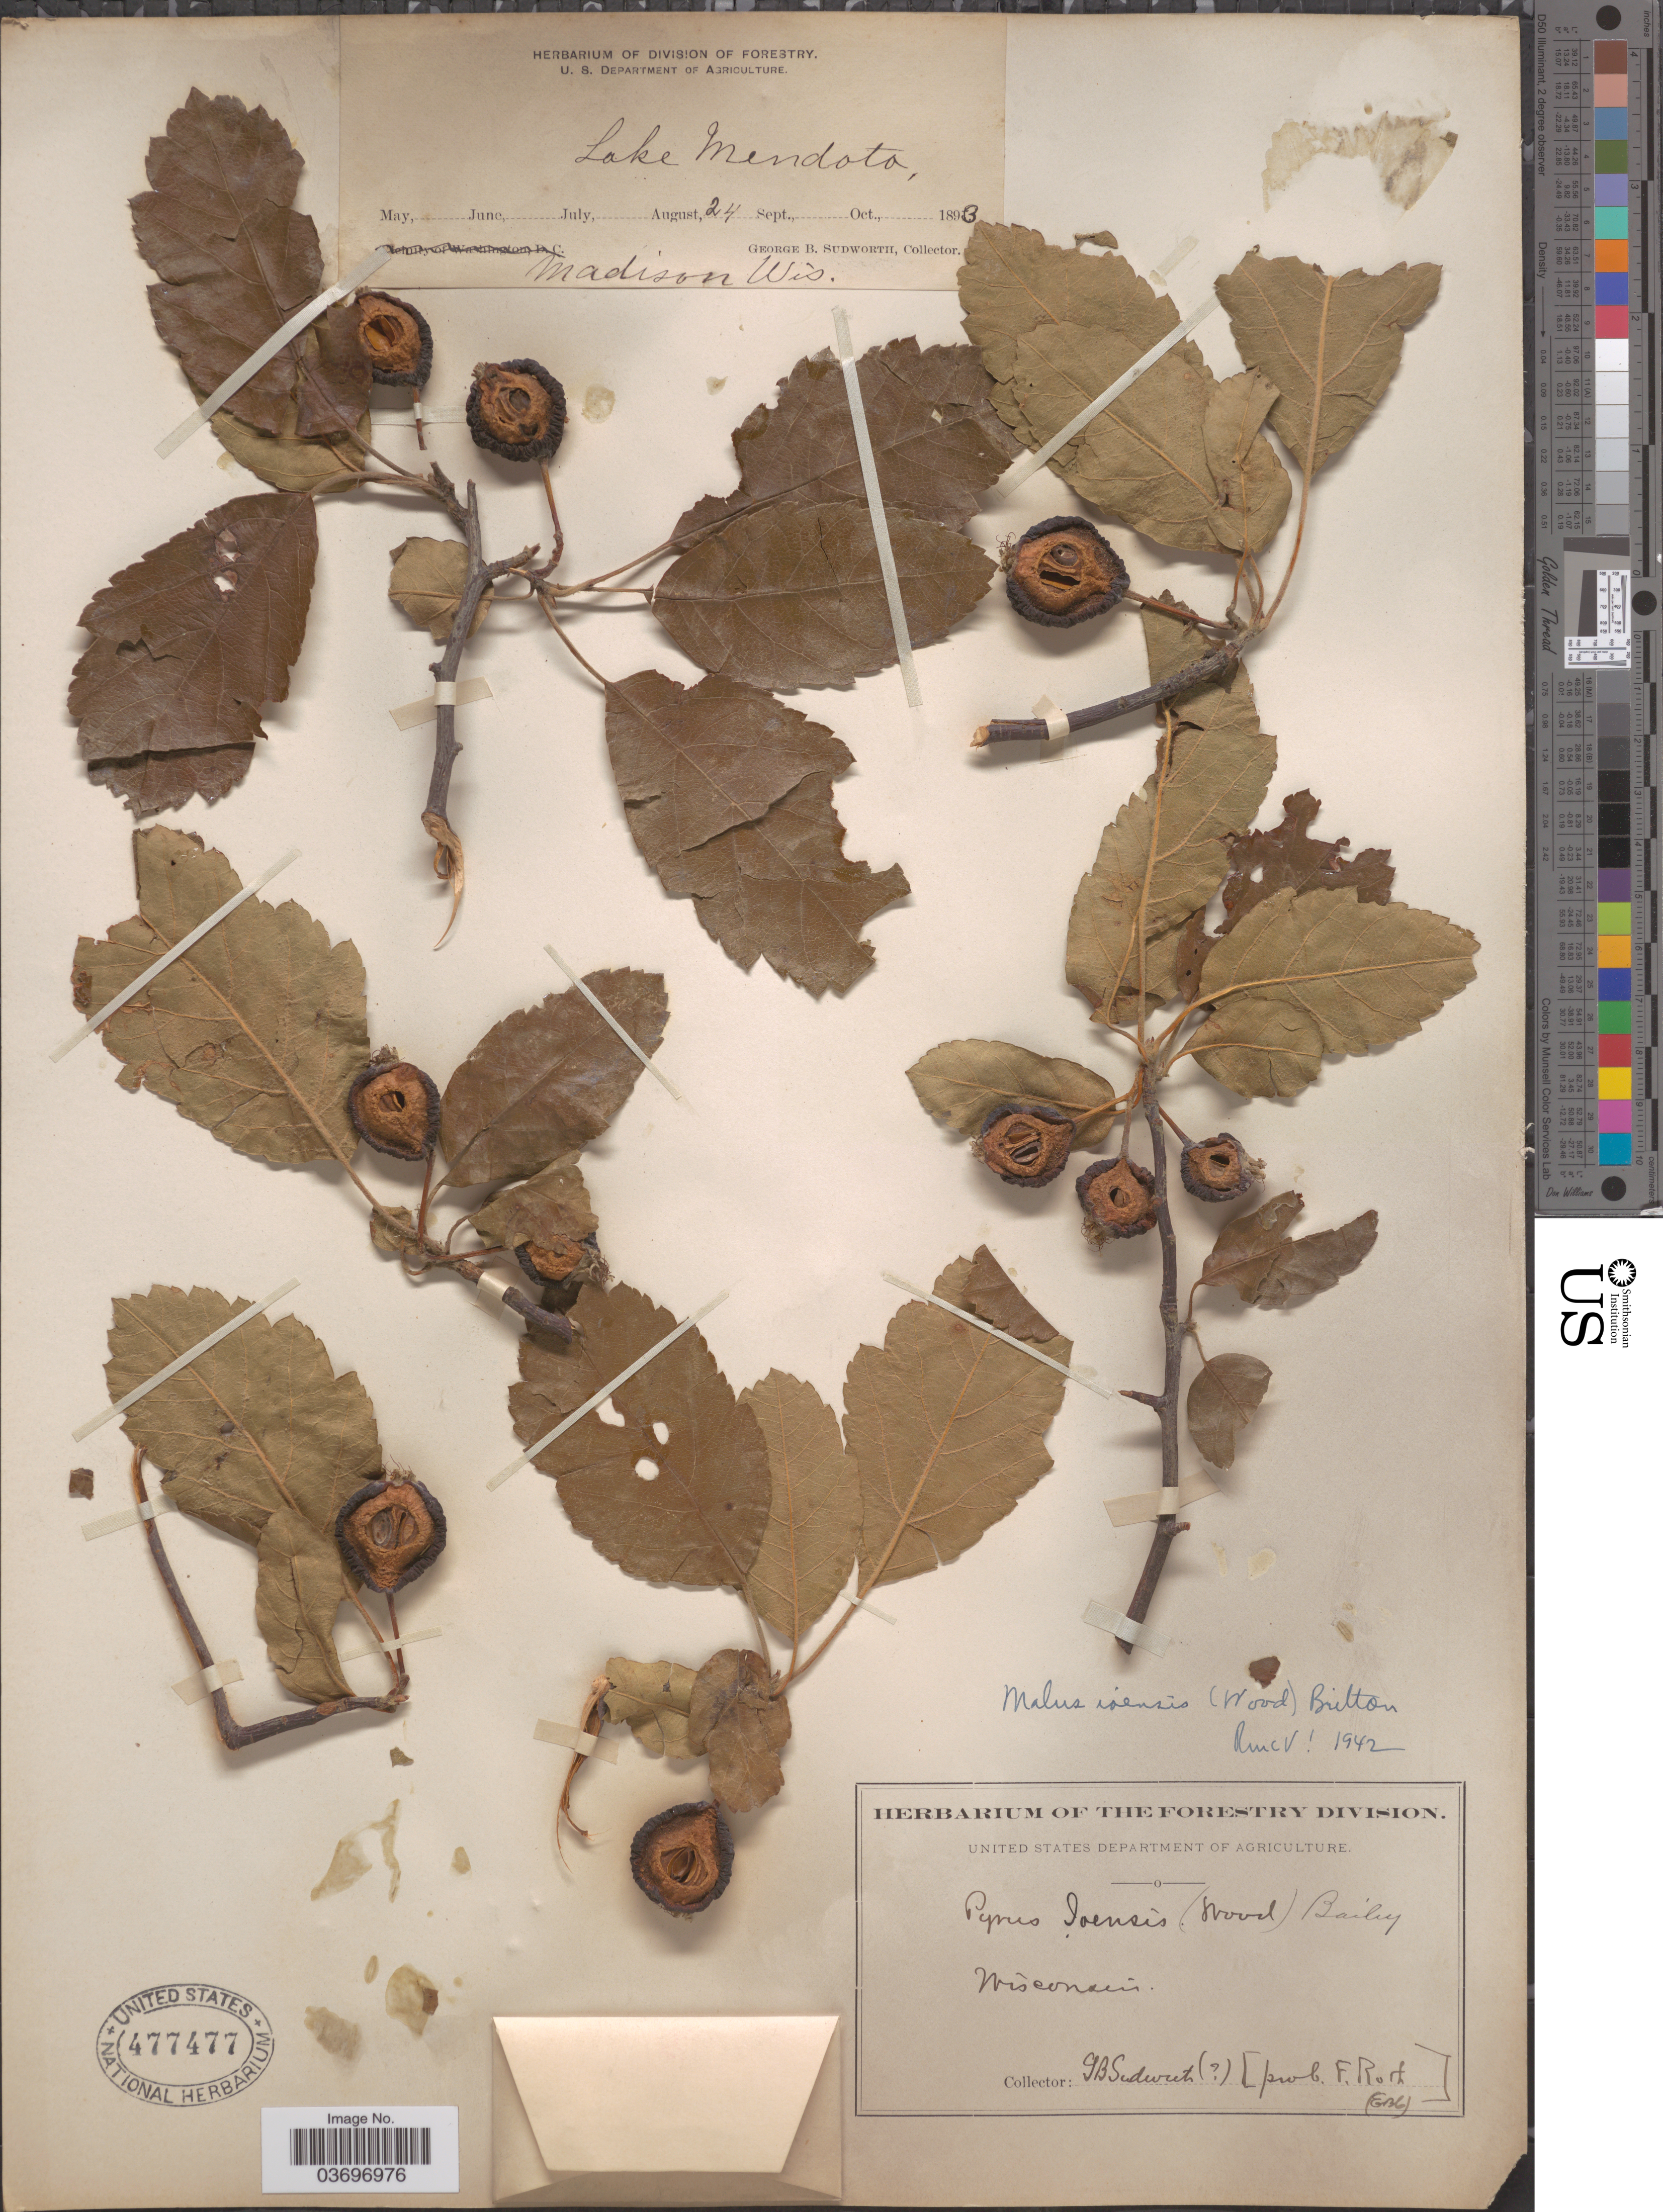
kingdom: Plantae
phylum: Tracheophyta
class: Magnoliopsida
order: Rosales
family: Rosaceae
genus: Malus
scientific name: Malus ioensis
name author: (Alph. Wood) Britton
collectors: G. B. Sudworth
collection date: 1893-08-24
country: United States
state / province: Wisconsin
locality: Lake Mendota, Madison.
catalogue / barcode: US 477477